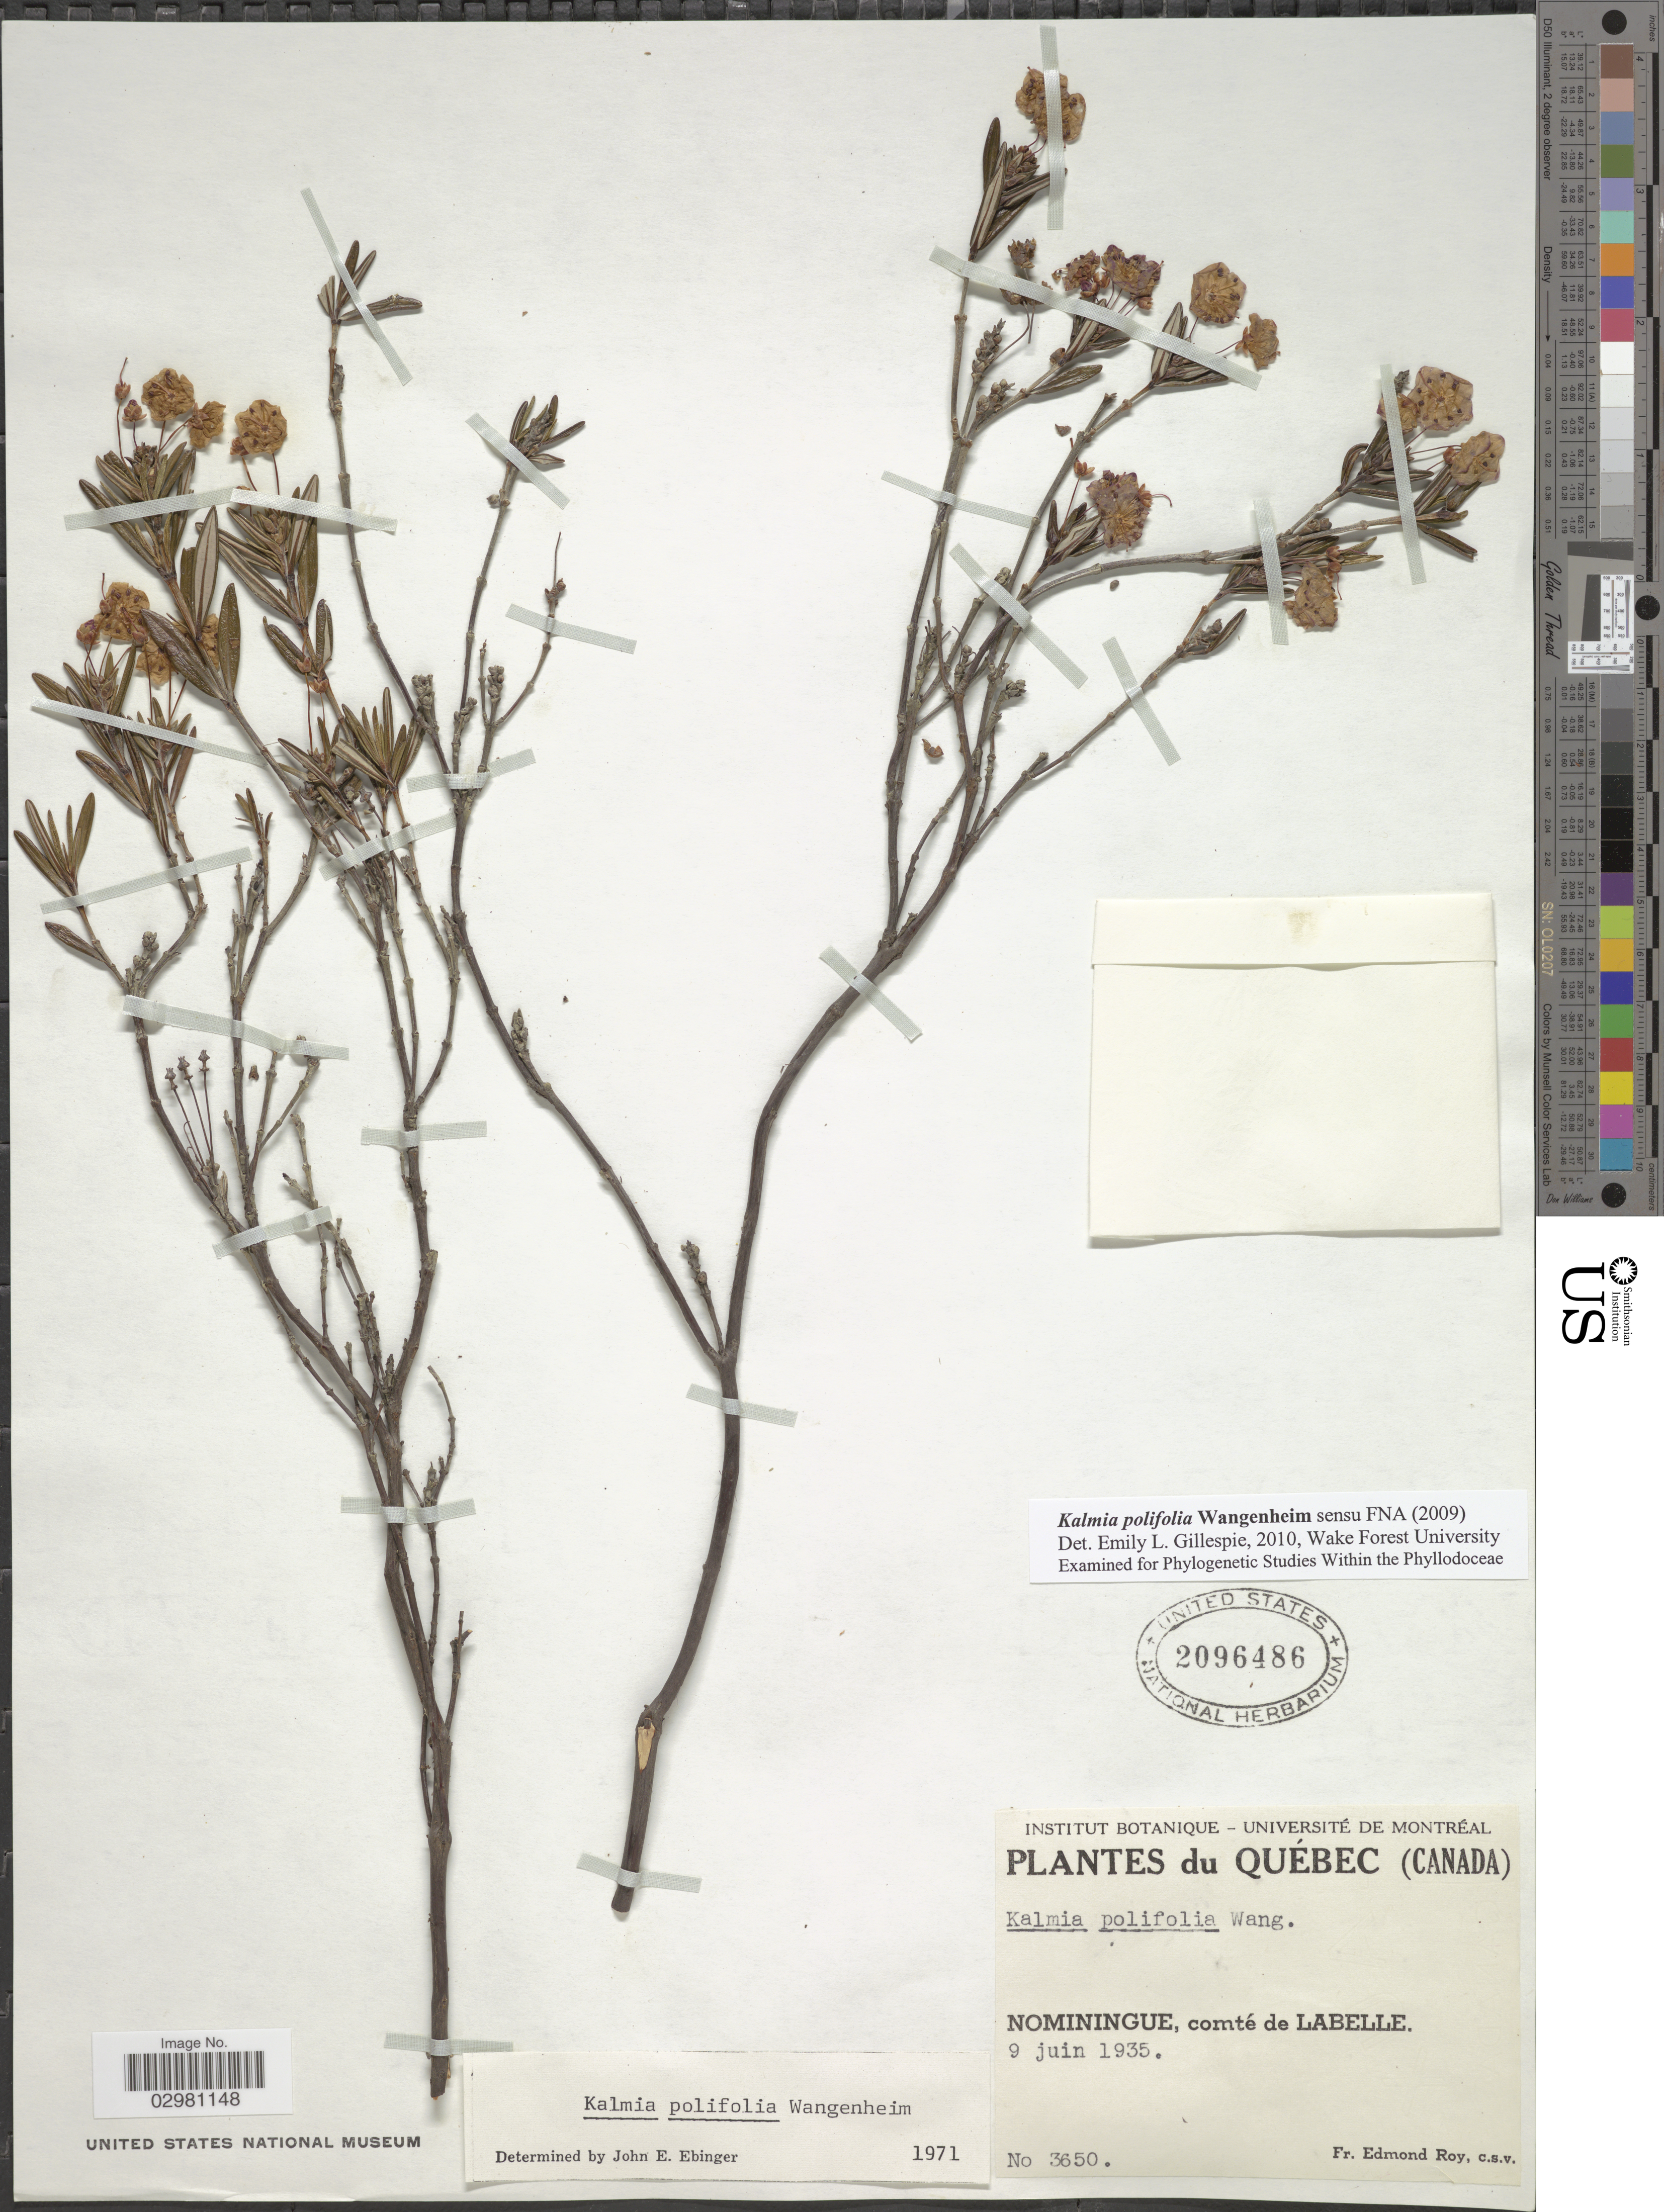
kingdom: Plantae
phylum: Tracheophyta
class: Magnoliopsida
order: Ericales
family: Ericaceae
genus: Kalmia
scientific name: Kalmia polifolia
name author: Wangenh.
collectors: E. Roy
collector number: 3650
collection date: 1935-06-09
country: Canada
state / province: Quebec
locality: Nominingue, comté de Labelle.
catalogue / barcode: US 2096486